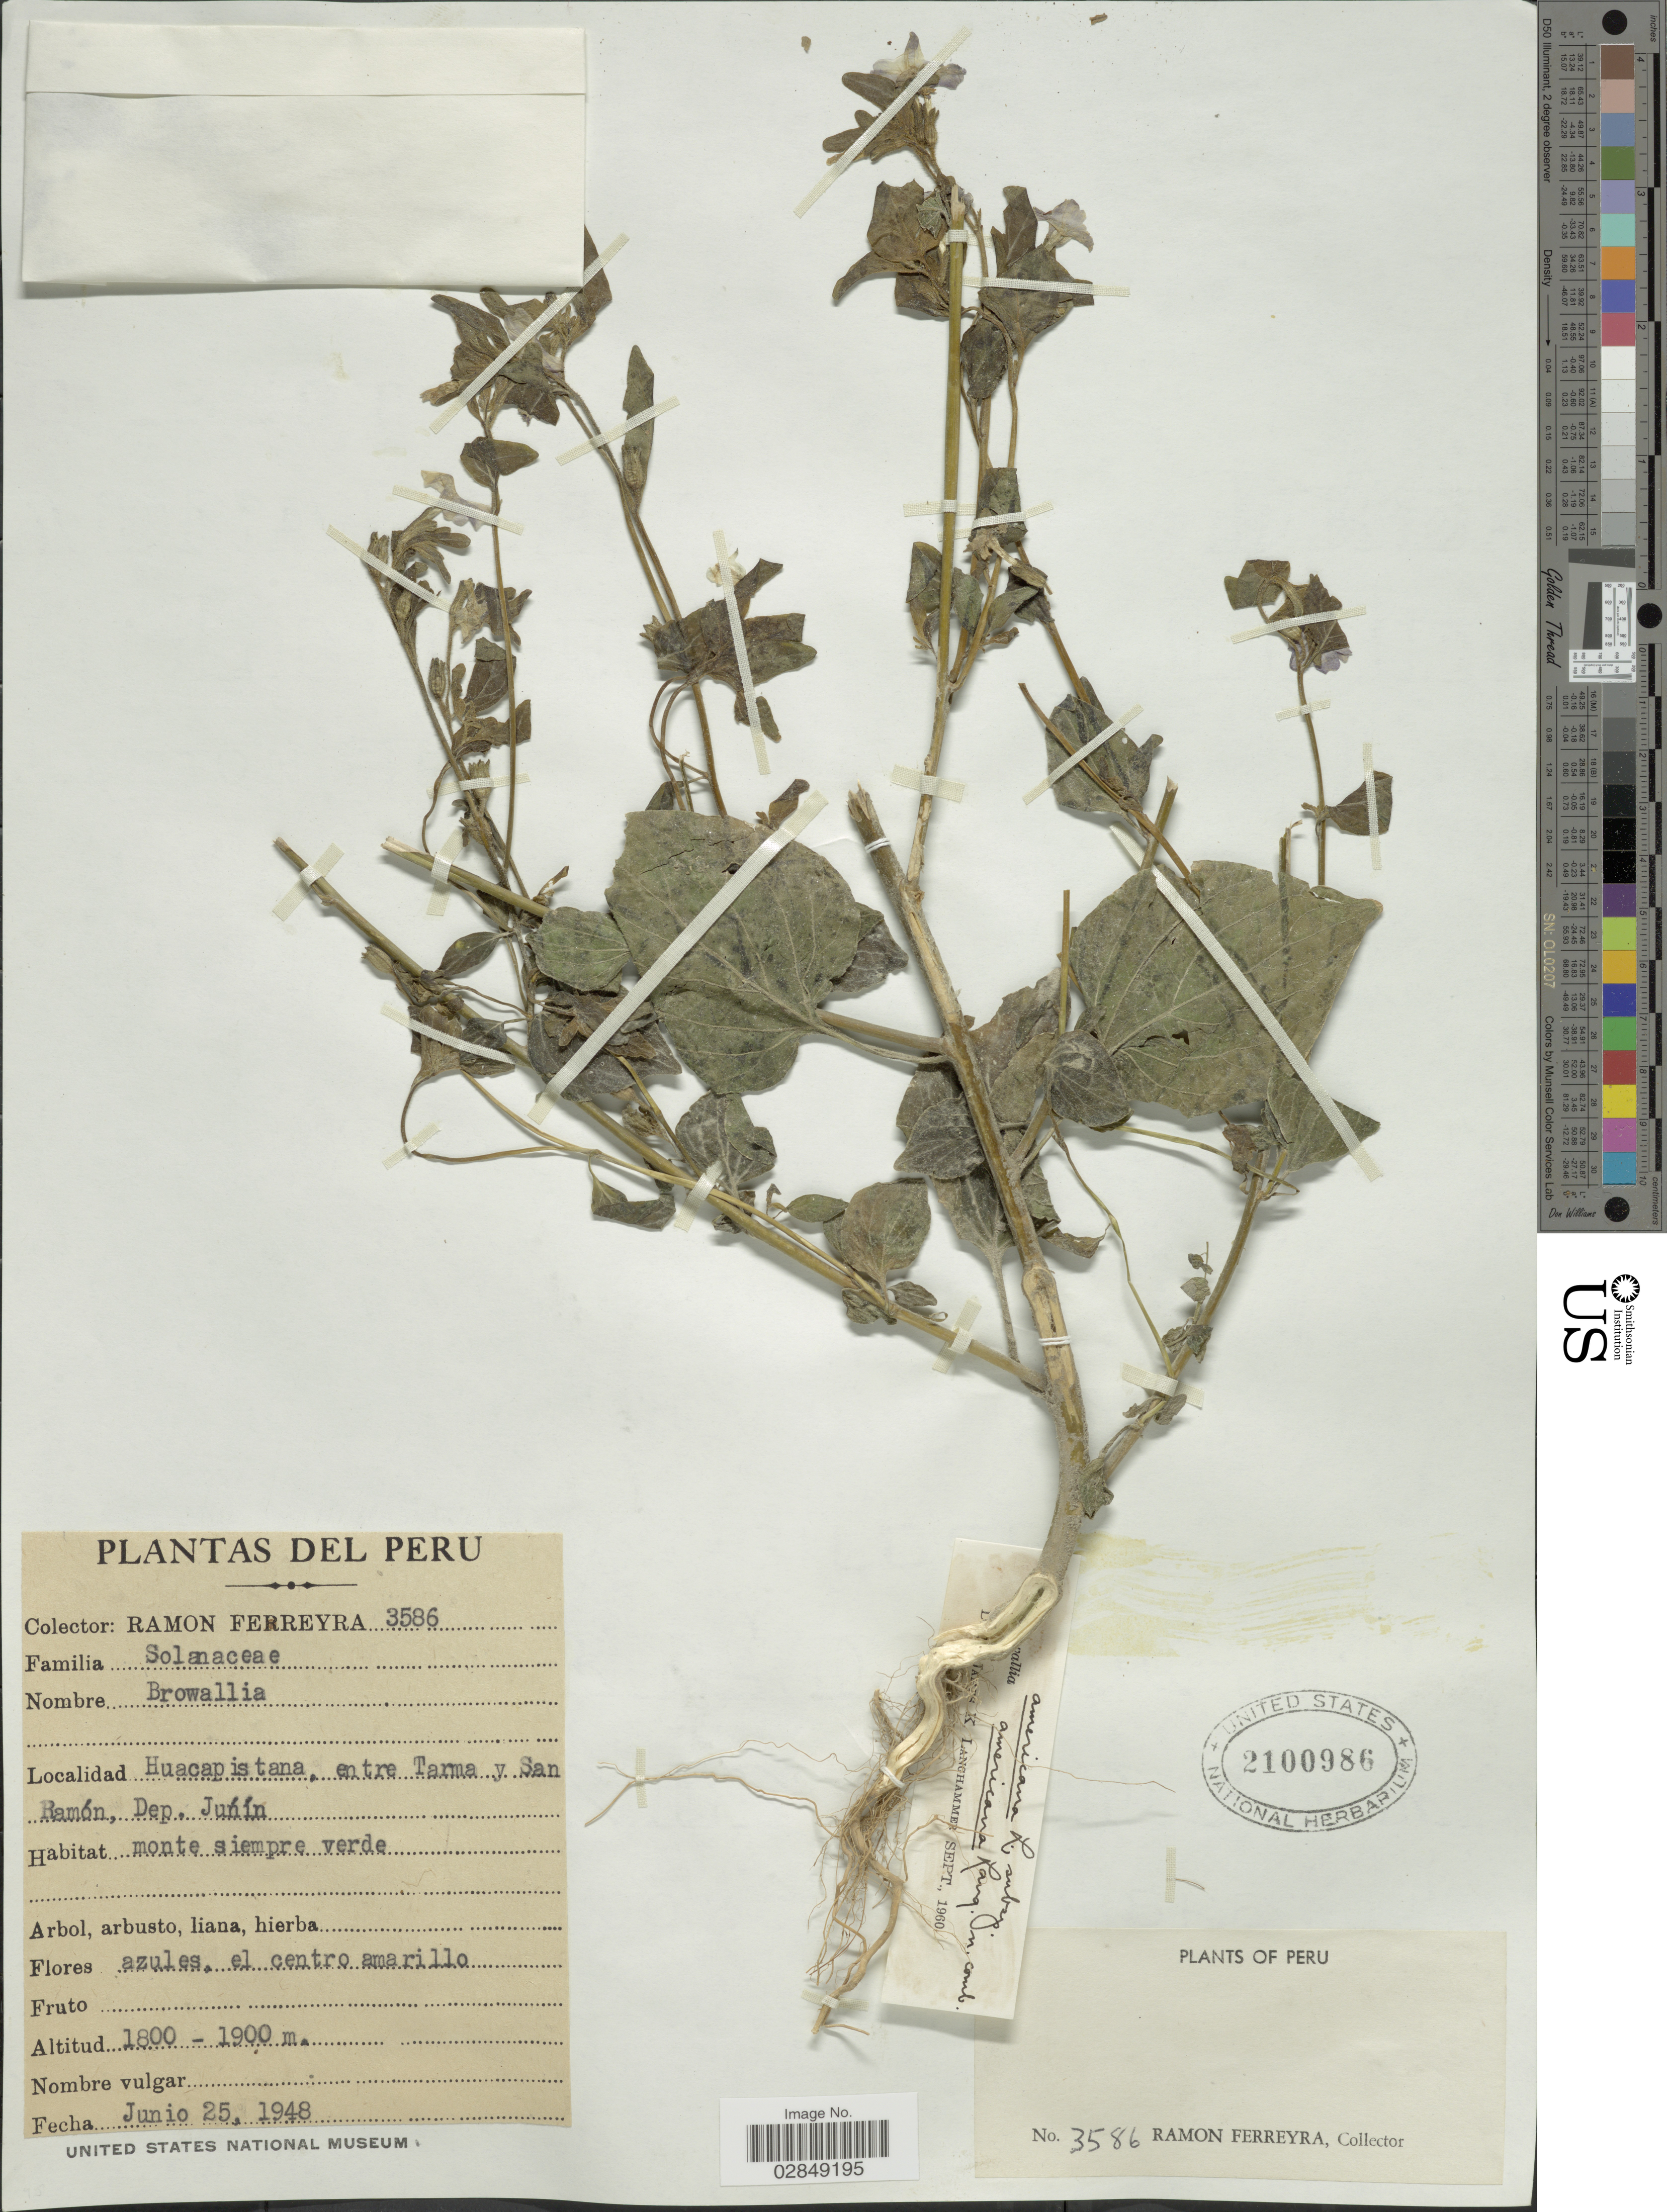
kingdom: Plantae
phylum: Tracheophyta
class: Magnoliopsida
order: Solanales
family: Solanaceae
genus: Browallia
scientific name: Browallia americana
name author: L.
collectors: R. A. Ferreyra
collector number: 3586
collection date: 1948-06-25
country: Peru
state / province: Junín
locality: Huacapistana, entre Tarma y San Rámon, Dep. Junín.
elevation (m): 1800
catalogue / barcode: US 2100986